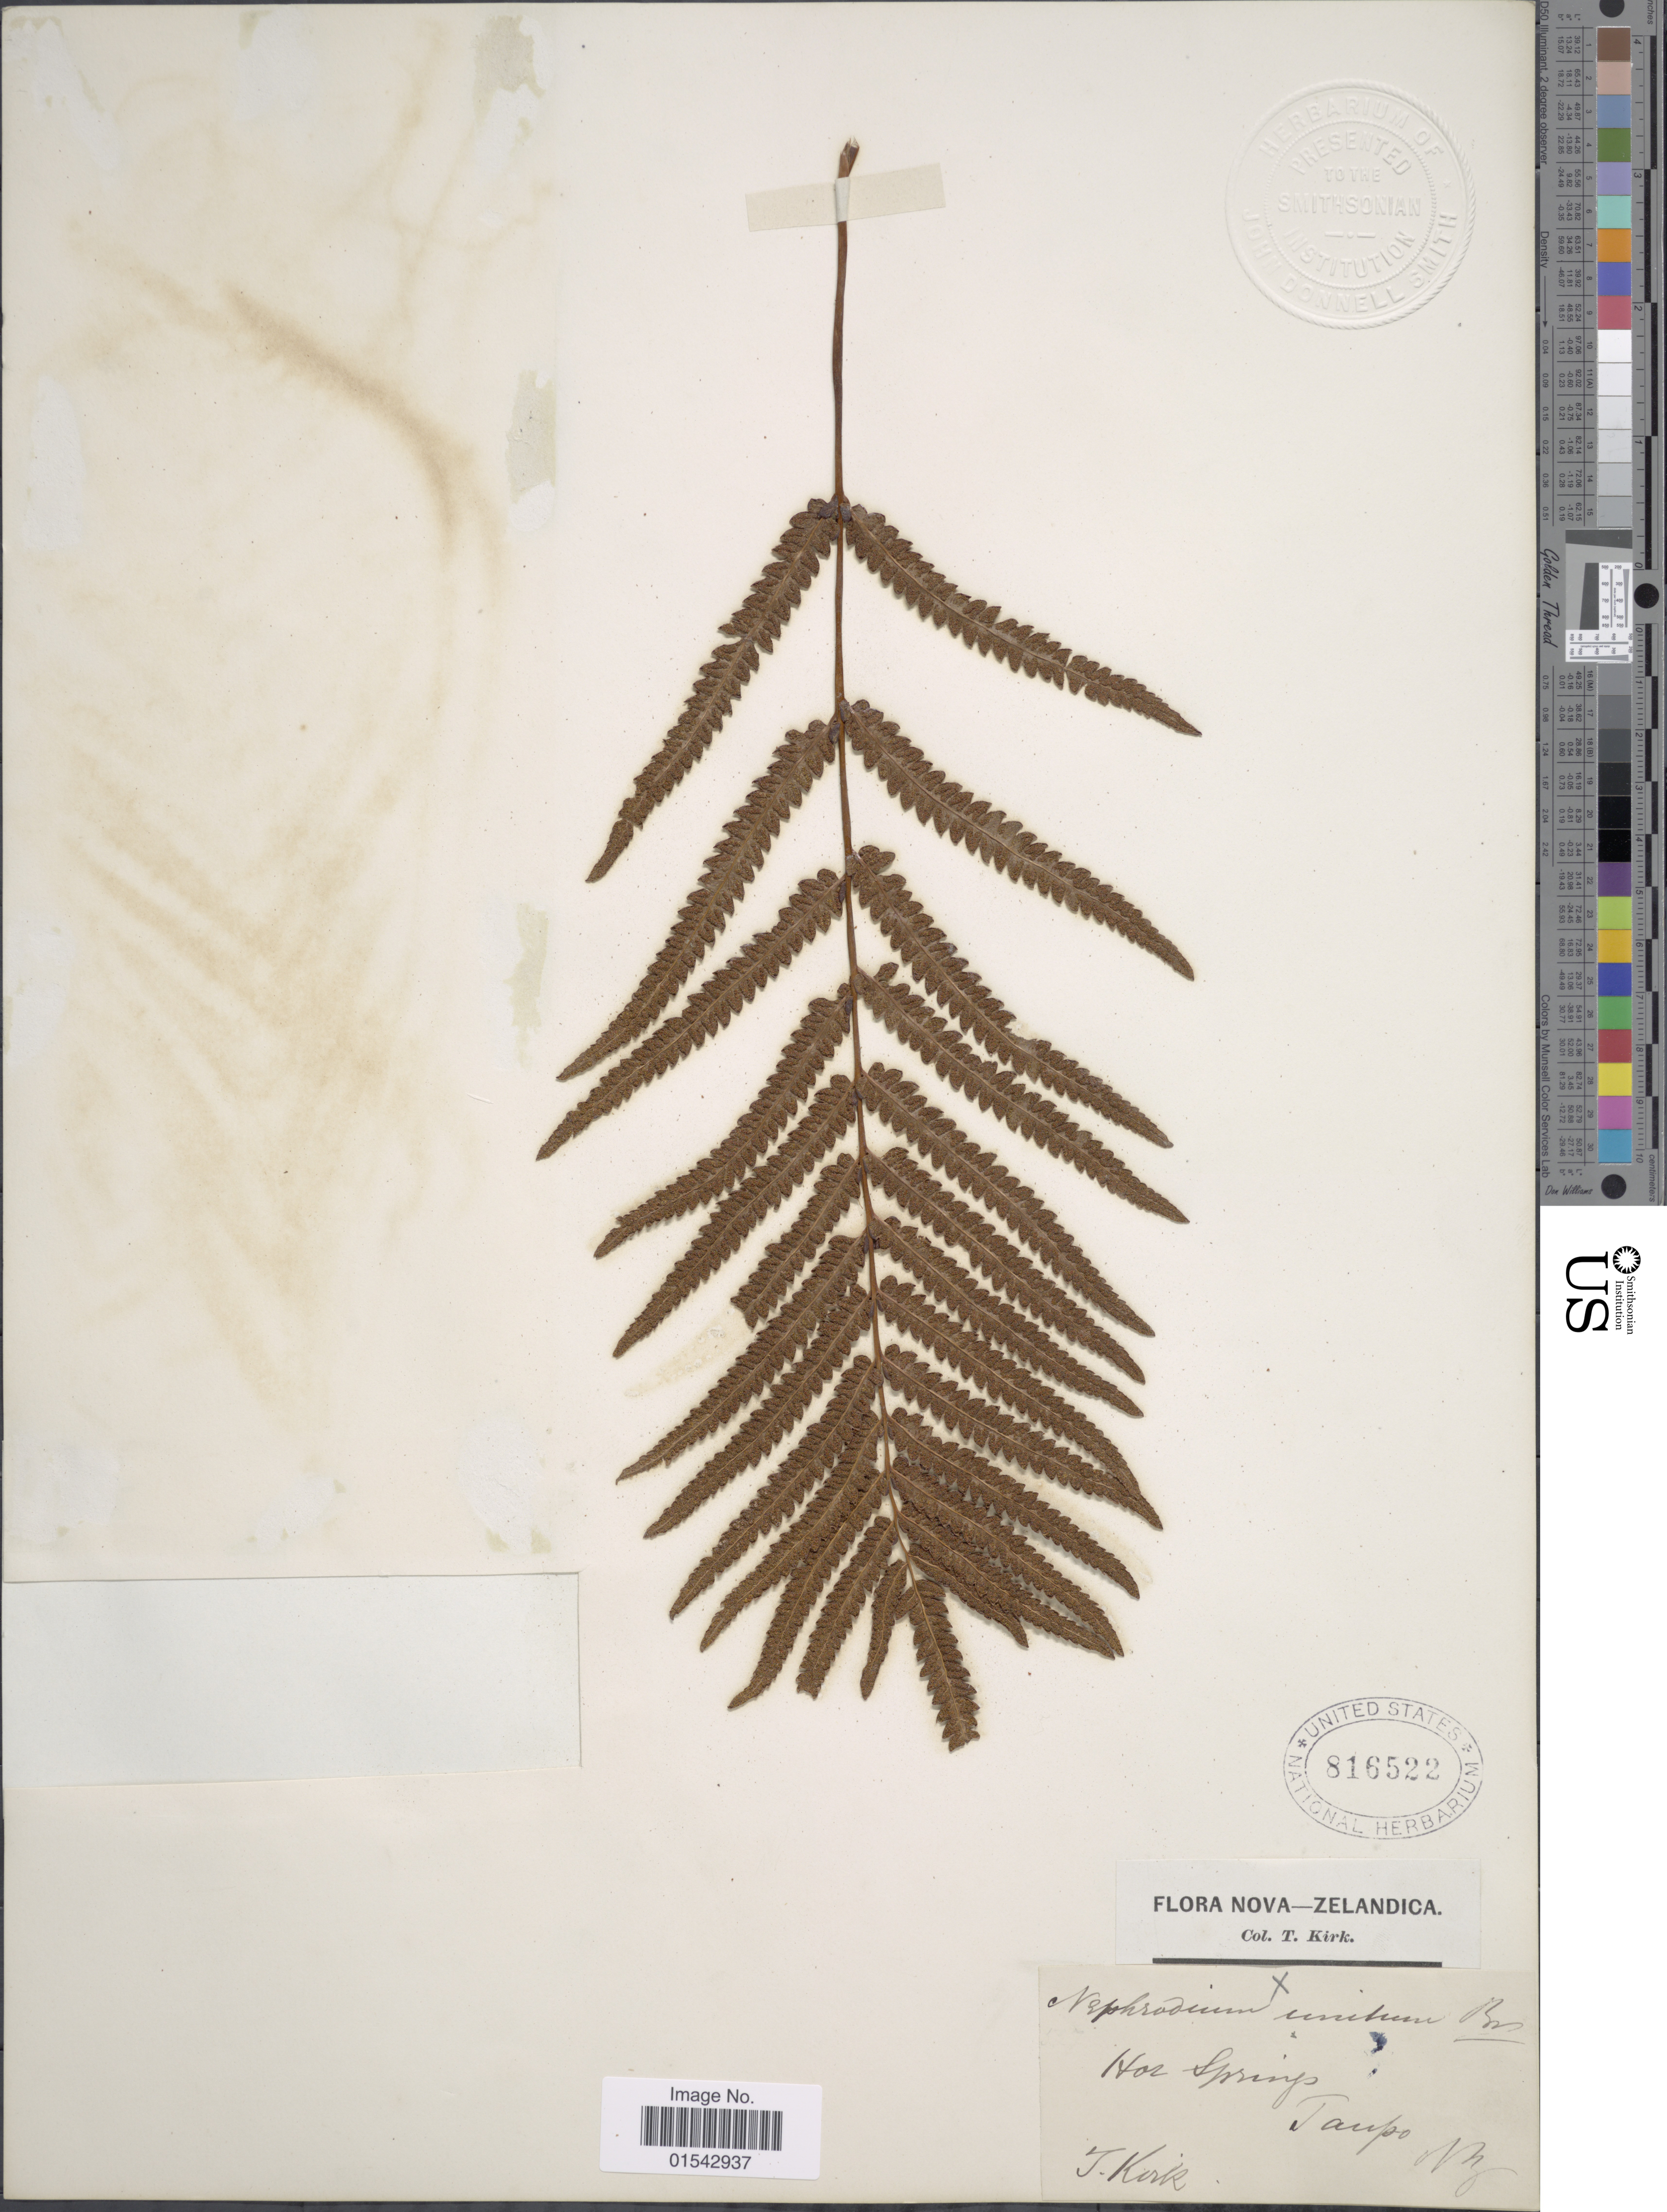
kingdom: Plantae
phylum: Tracheophyta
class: Polypodiopsida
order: Polypodiales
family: Thelypteridaceae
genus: Cyclosorus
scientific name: Cyclosorus interruptus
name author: (Willd.) H. Itô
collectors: T. Kirk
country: New Zealand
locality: Hot Springs, Taupo, Nova-Zelandica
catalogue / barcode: US 816522